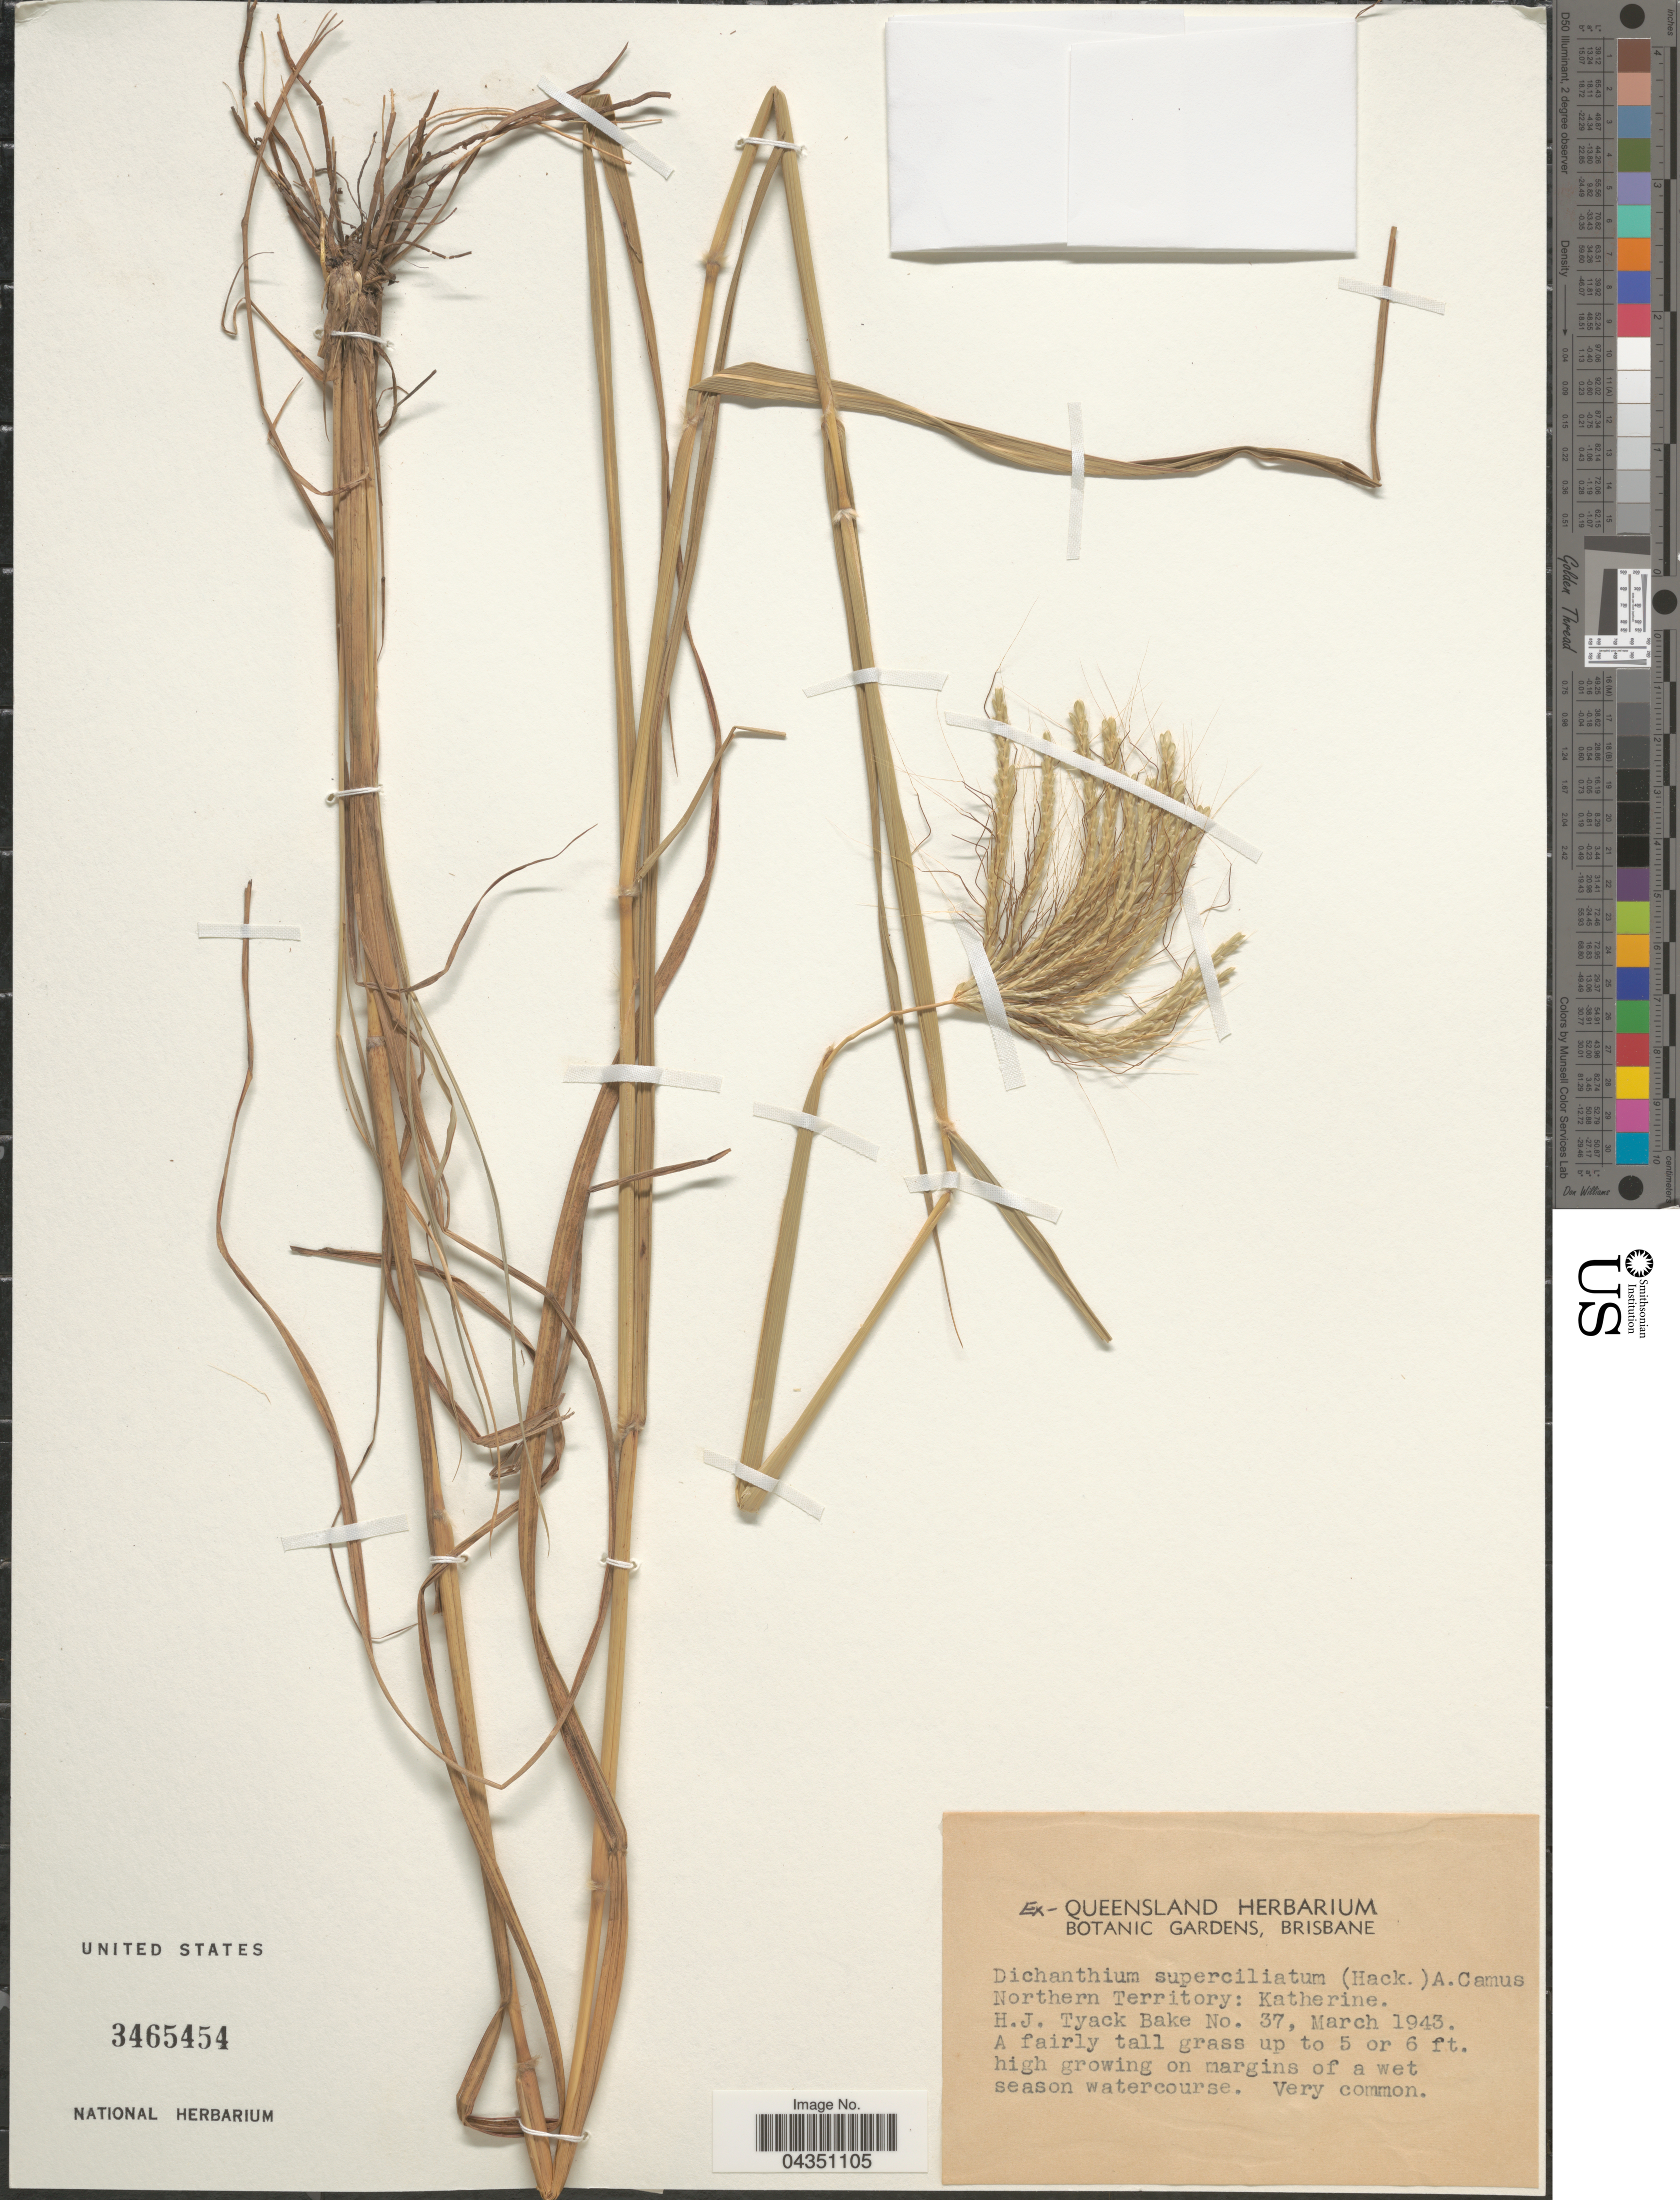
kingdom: Plantae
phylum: Tracheophyta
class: Liliopsida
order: Poales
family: Poaceae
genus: Dichanthium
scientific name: Dichanthium sericeum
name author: (R. Br.) A. Camus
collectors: H. Bake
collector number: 37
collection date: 1943-03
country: Australia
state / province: Northern Territory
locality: Katherine.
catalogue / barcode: US 3465454